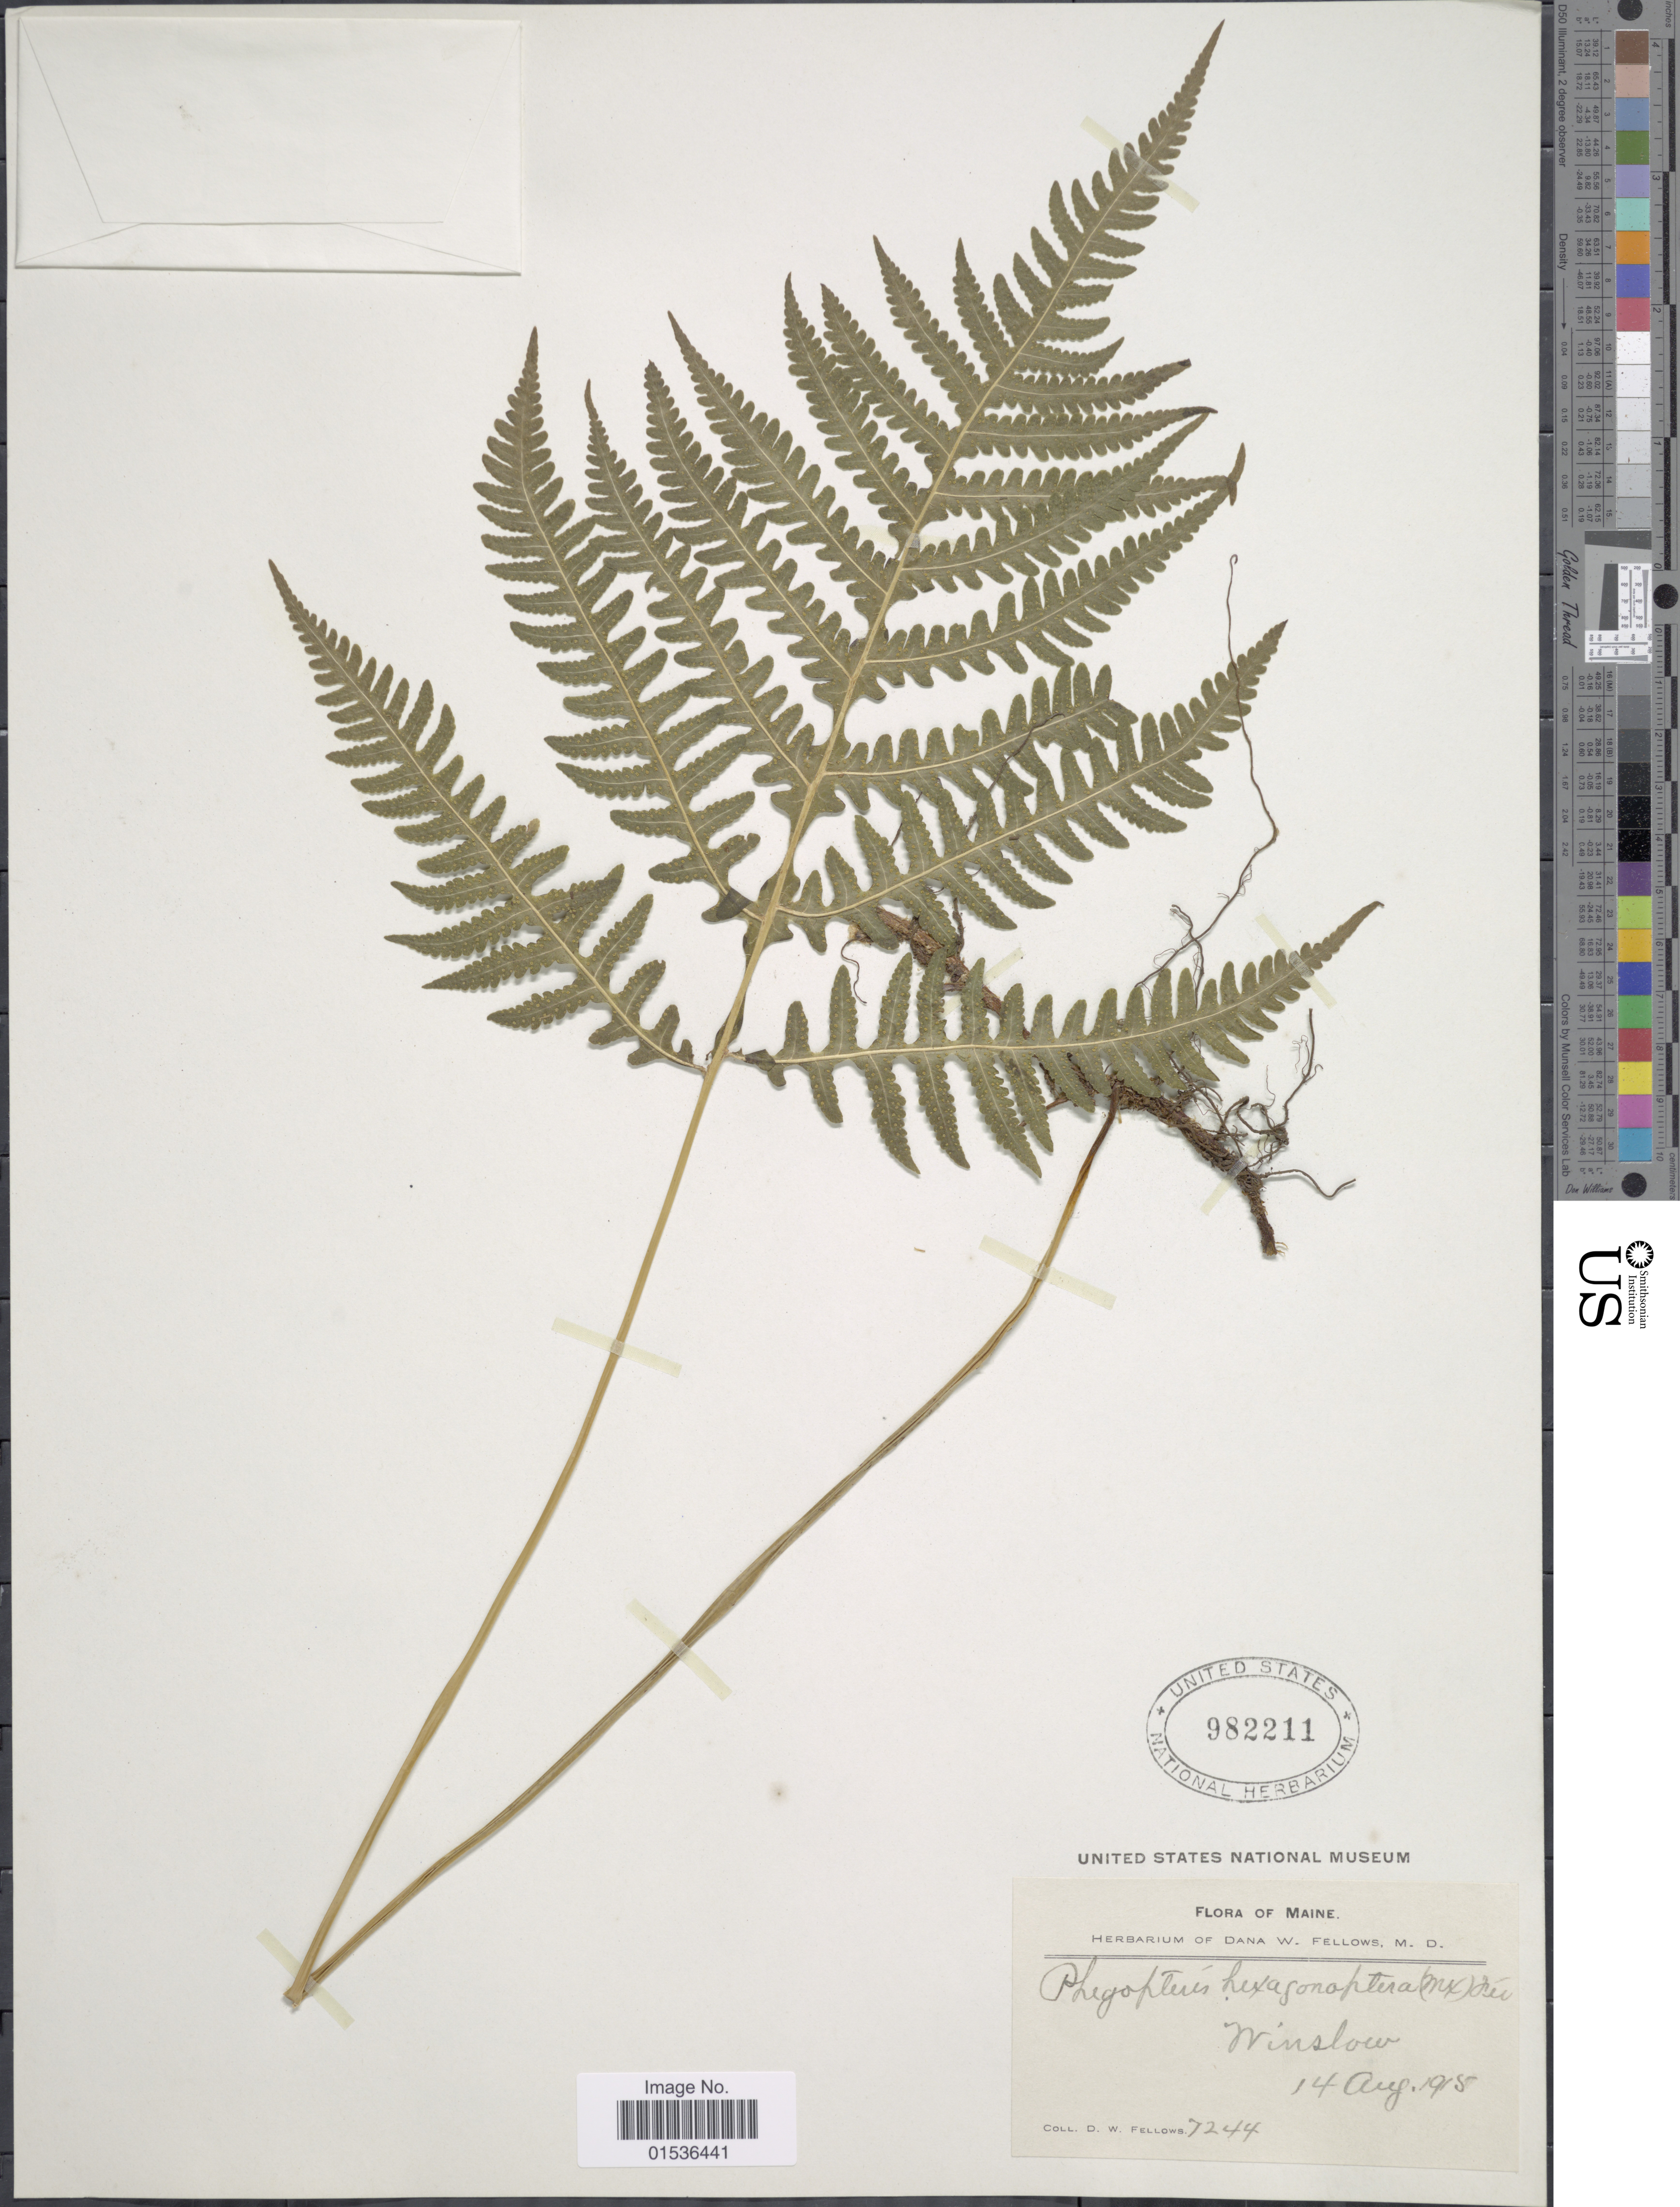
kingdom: Plantae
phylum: Tracheophyta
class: Polypodiopsida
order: Polypodiales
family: Thelypteridaceae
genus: Phegopteris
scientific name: Phegopteris hexagonoptera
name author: (Michx.) Fée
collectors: D. W. Fellows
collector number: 7244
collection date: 1915-08-14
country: United States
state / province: Maine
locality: Maine, Winslow.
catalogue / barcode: US 982211